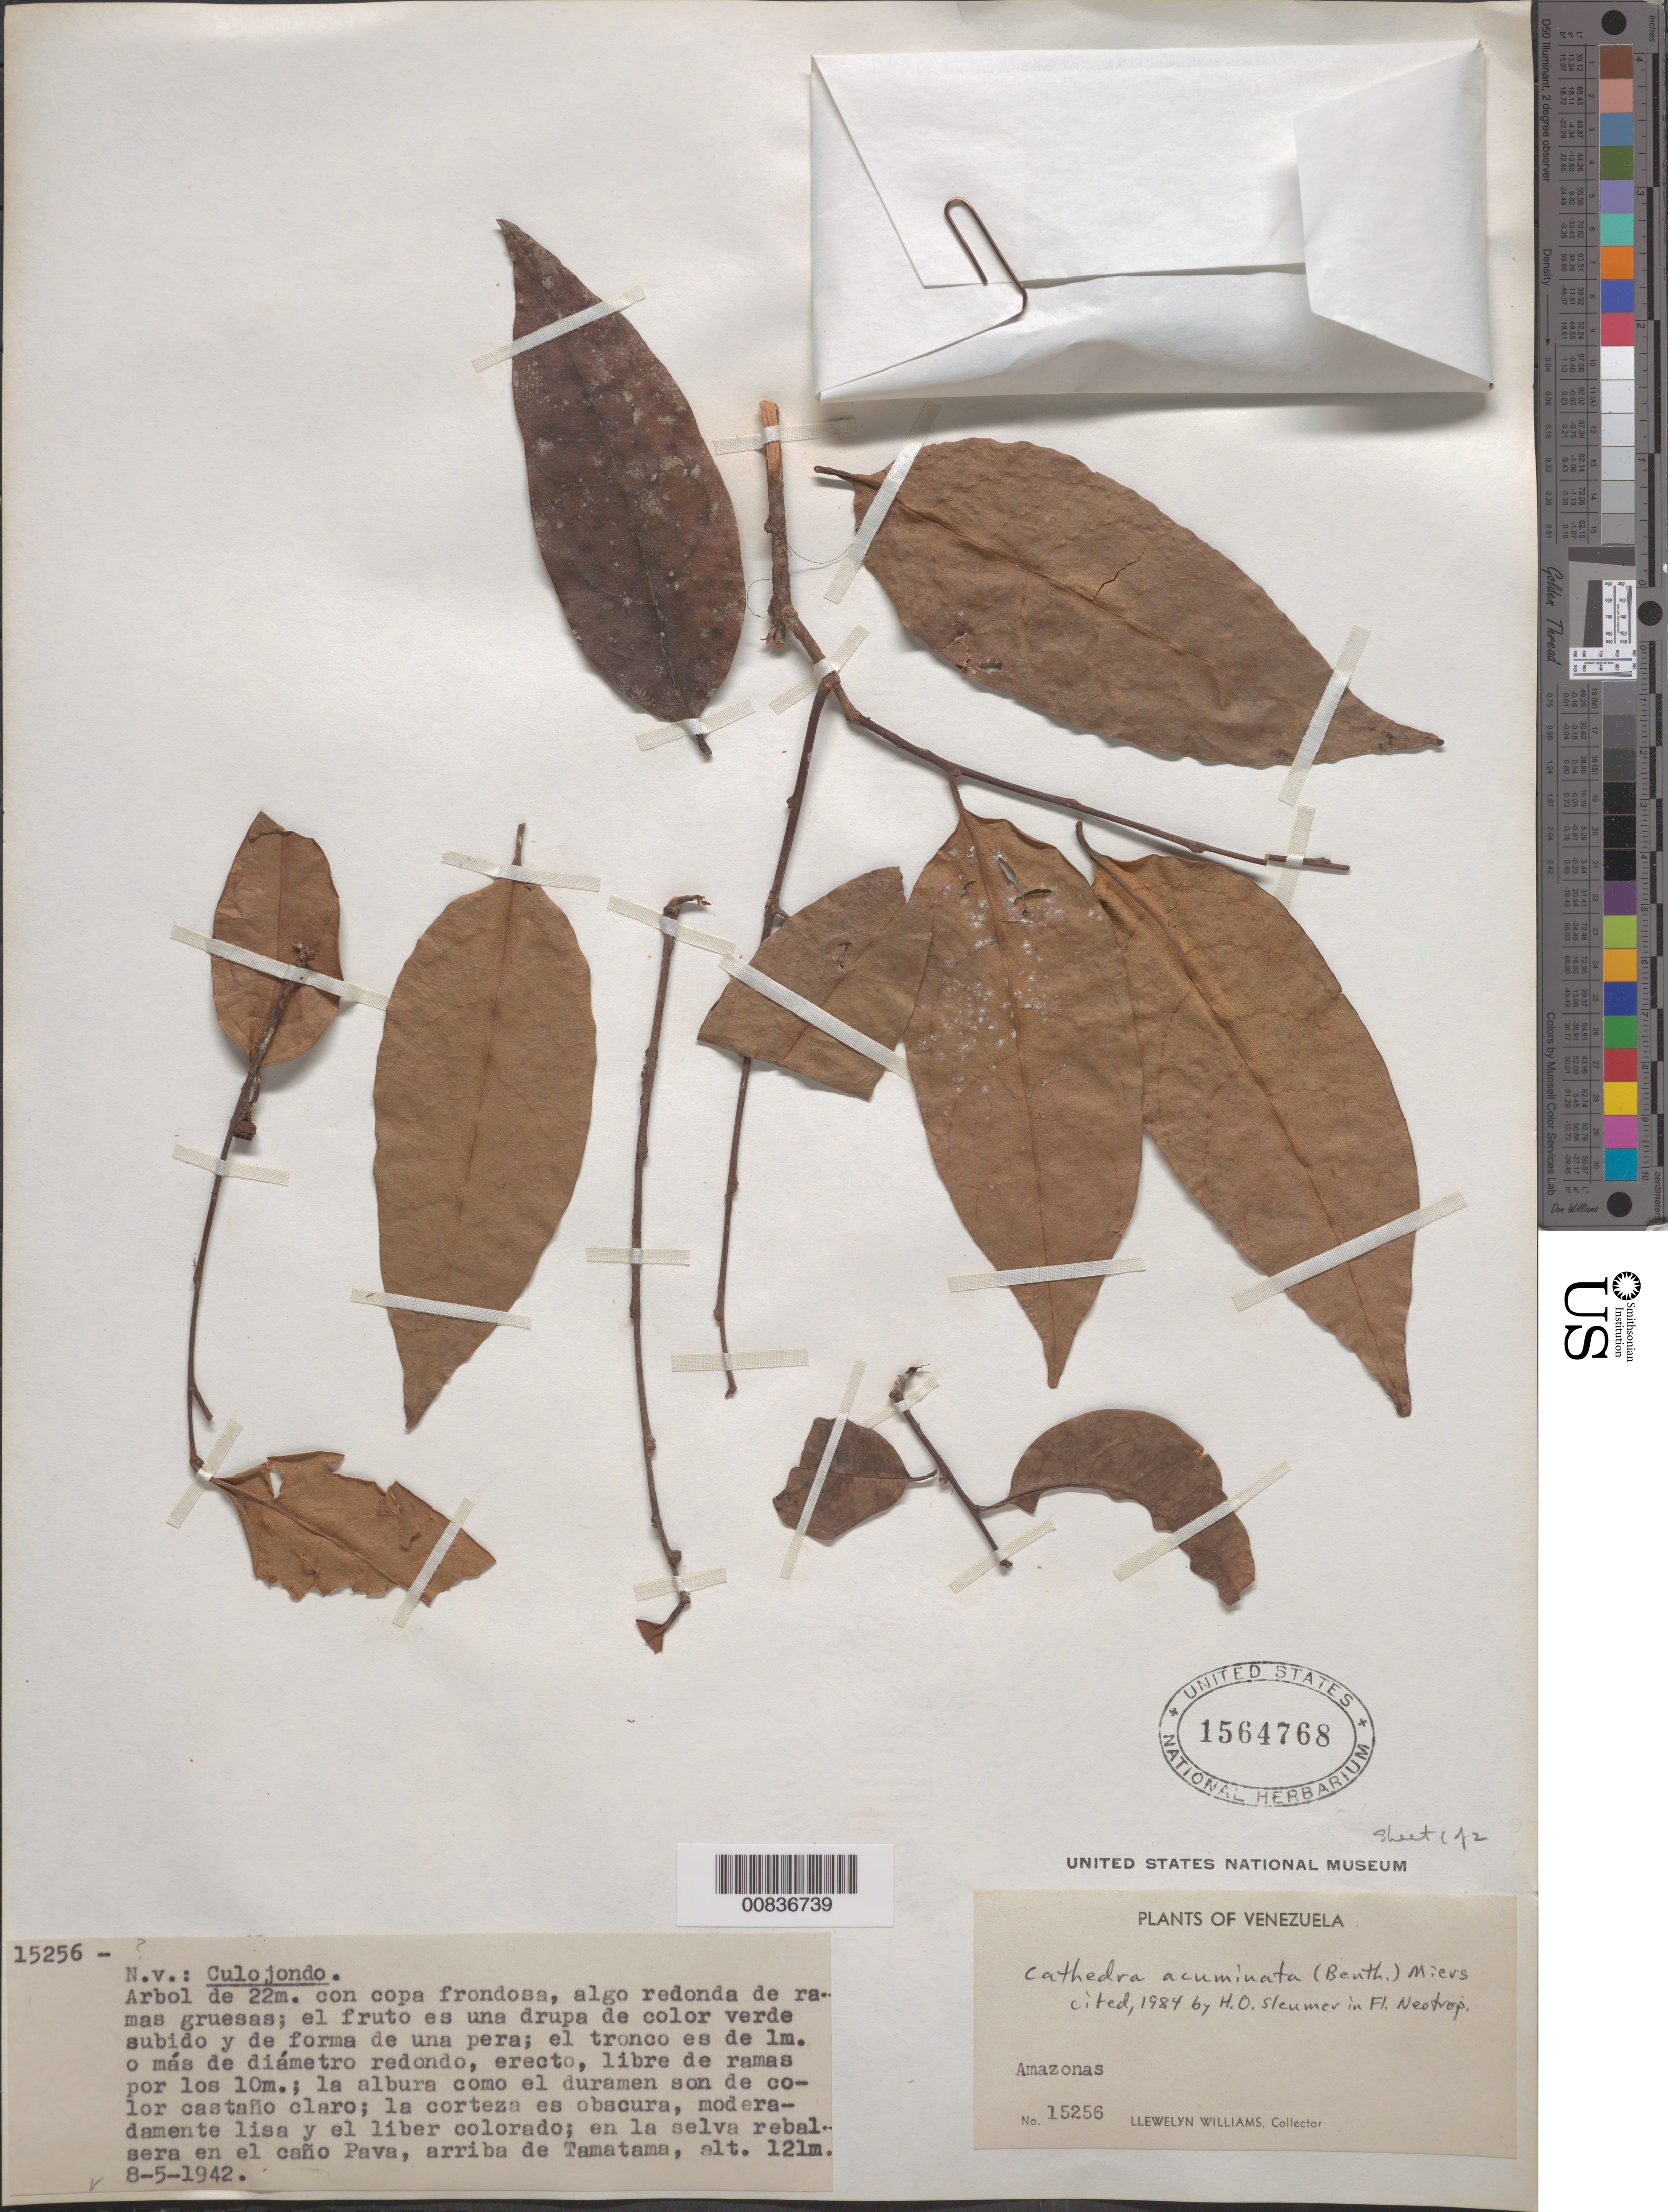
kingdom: Plantae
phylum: Tracheophyta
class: Magnoliopsida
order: Santalales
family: Aptandraceae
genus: Cathedra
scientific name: Cathedra acuminata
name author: (Benth.) Miers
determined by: Sleumer, H. O.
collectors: Ll. Williams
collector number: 15256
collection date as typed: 8-May-42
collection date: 1942-05-08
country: Venezuela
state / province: Amazonas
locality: Tamatama, Alto Río Orinoco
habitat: Selva rebalsera del cano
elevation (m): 121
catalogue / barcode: US 1564768